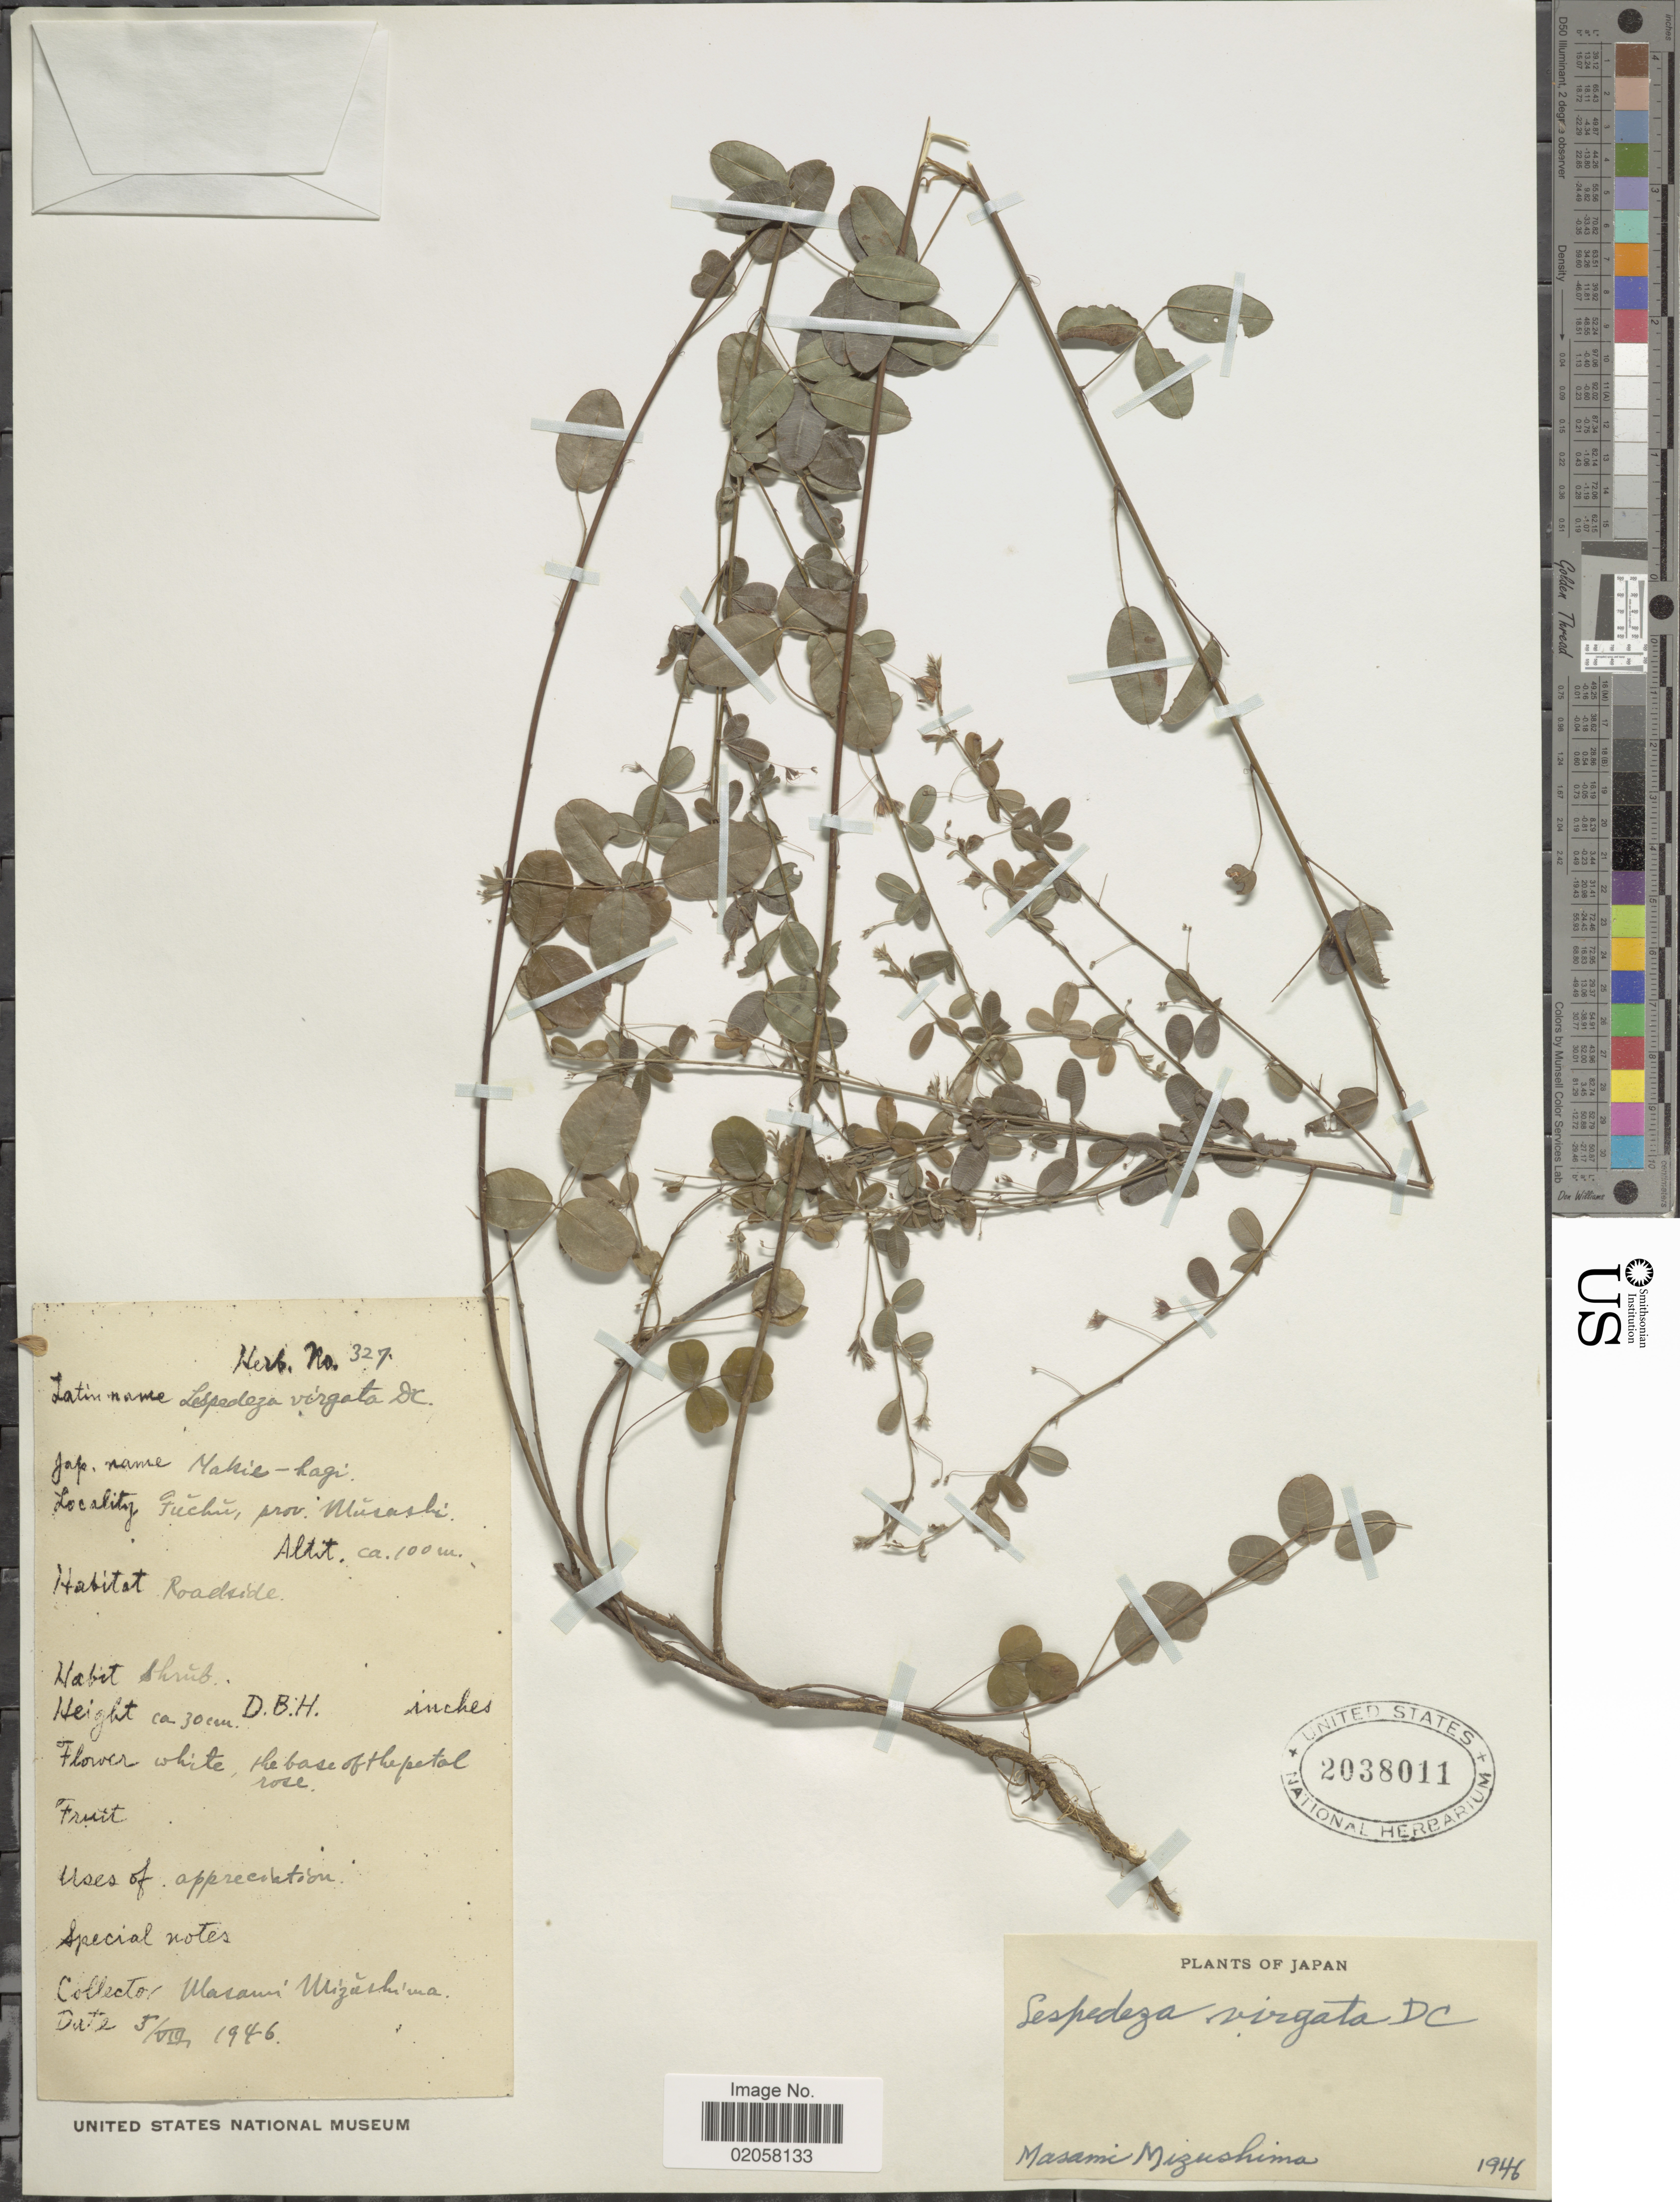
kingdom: Plantae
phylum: Tracheophyta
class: Magnoliopsida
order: Fabales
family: Fabaceae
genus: Lespedeza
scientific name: Lespedeza virgata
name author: (Thunb.) DC.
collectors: M. Mizushima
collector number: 327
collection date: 1946-08-05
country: Japan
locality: Fuchi, prov. Musashi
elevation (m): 100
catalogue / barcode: US 2038011